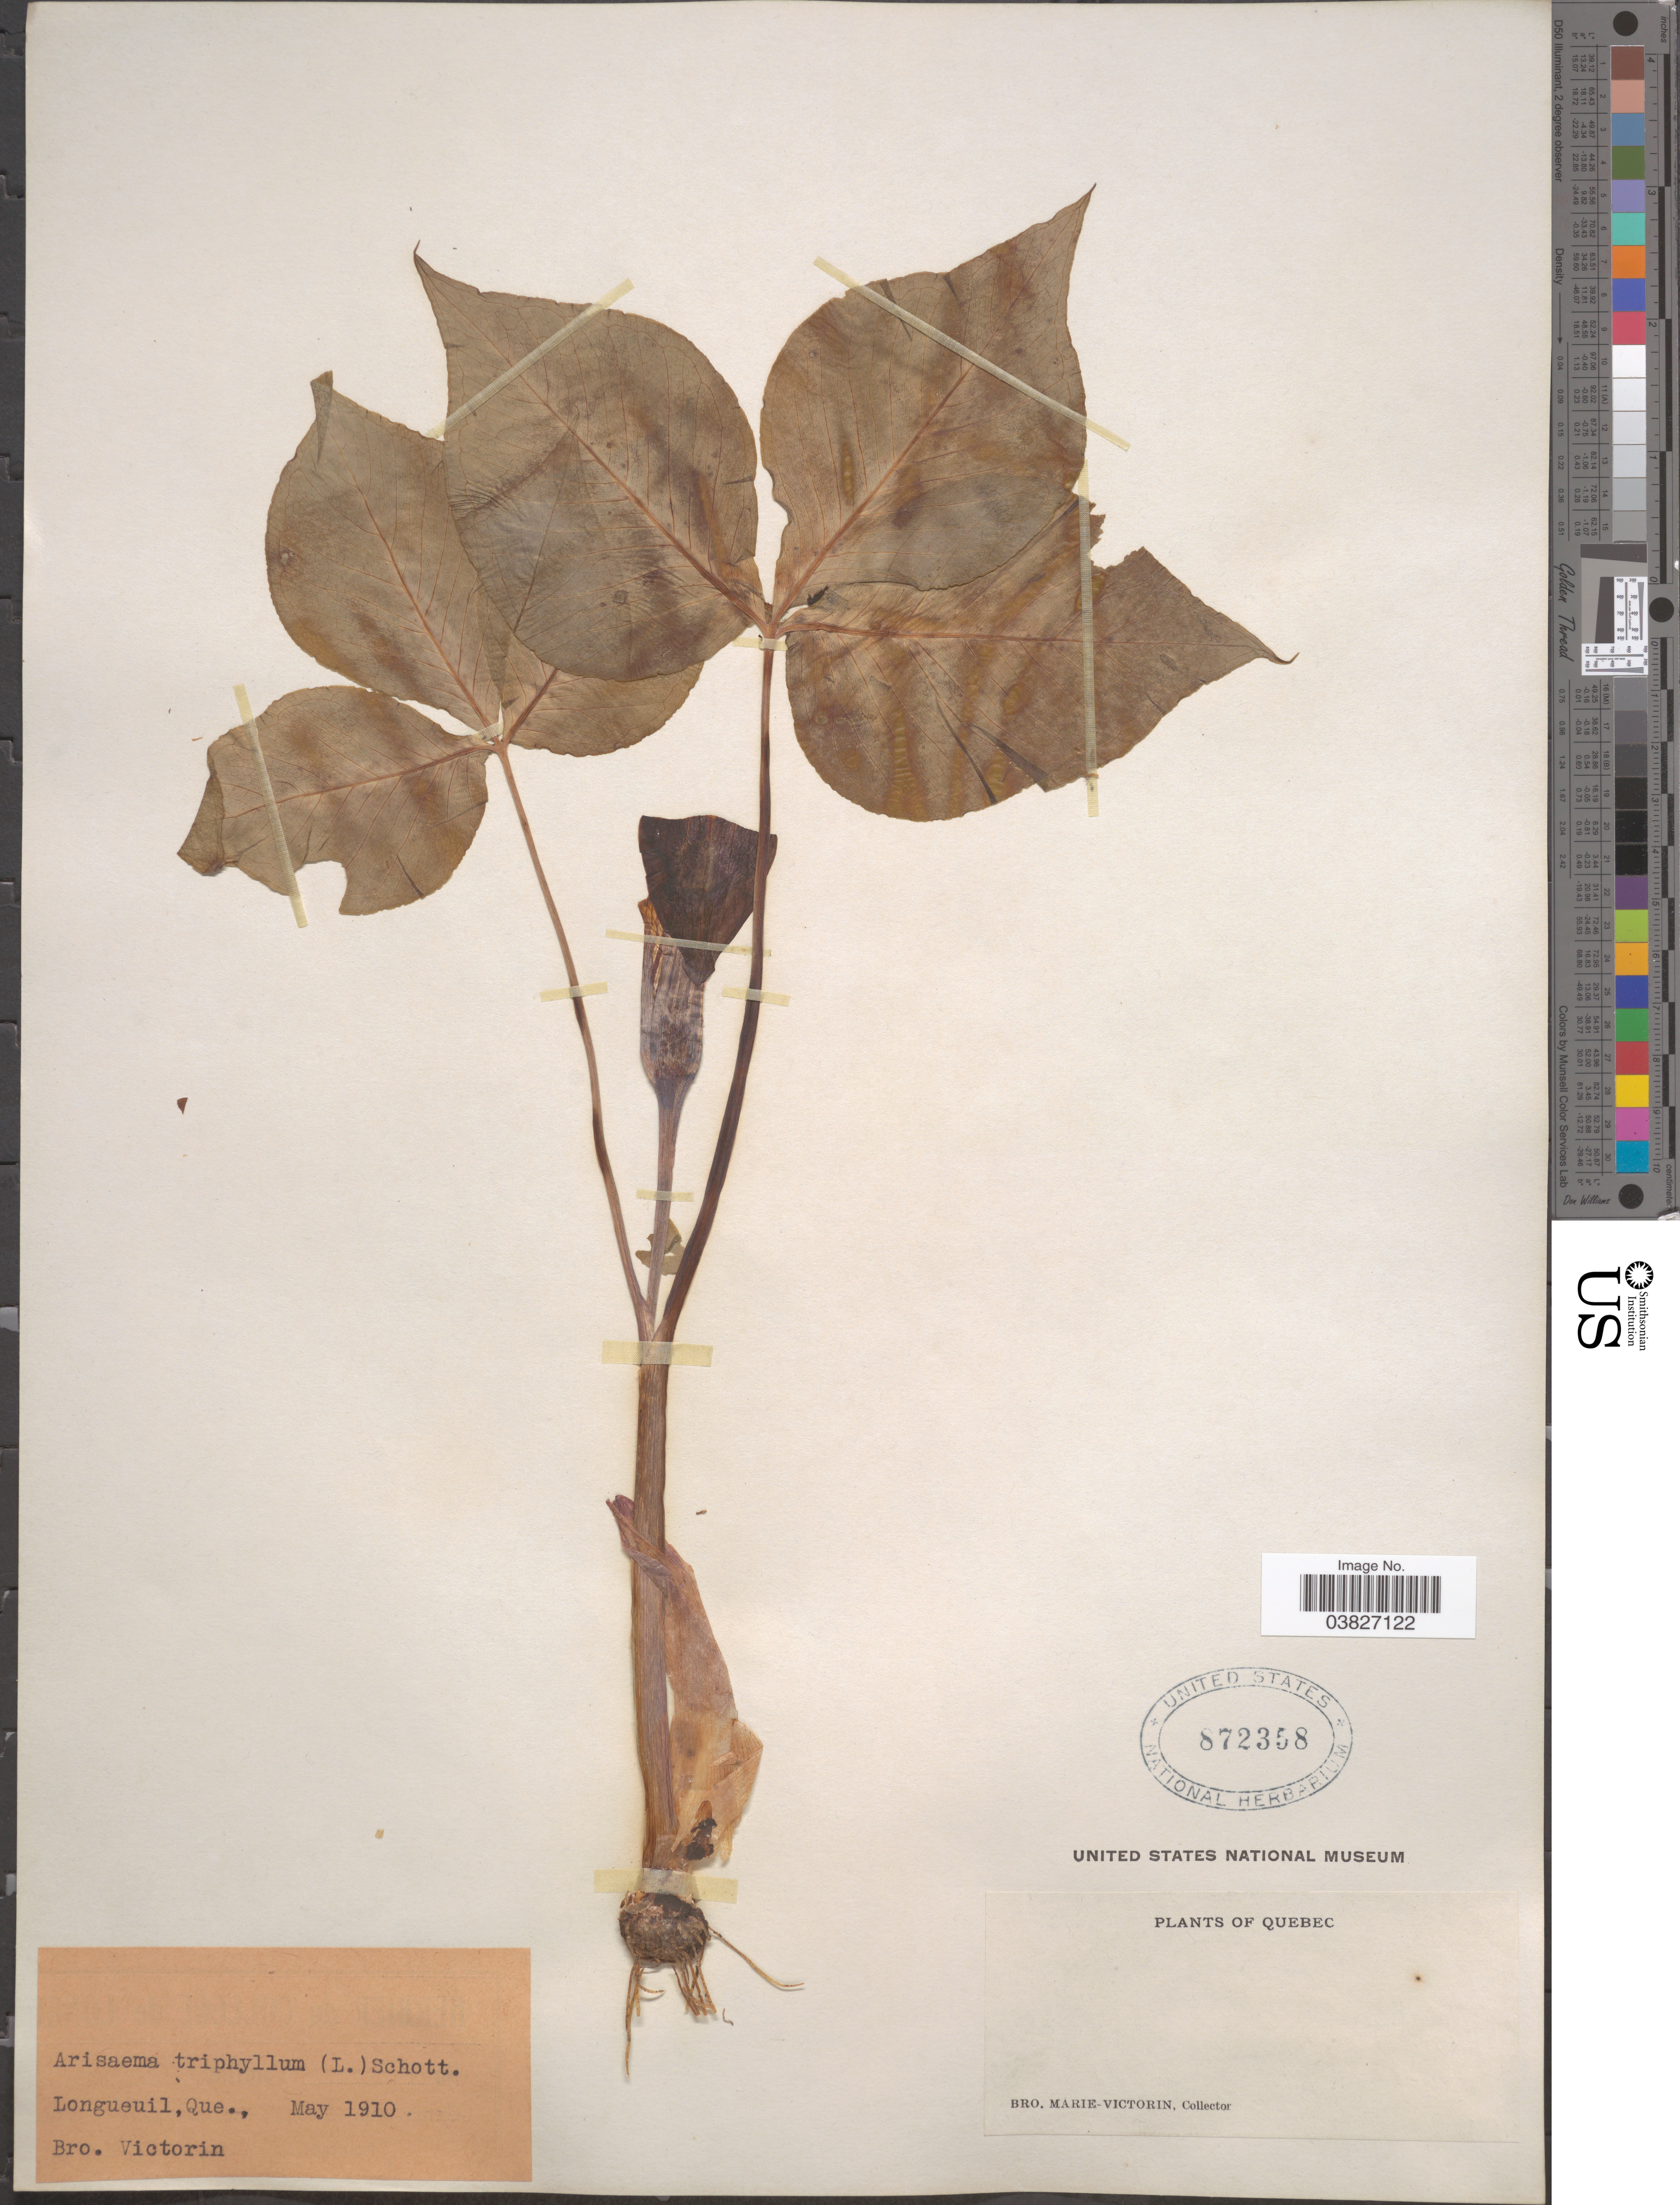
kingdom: Plantae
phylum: Tracheophyta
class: Liliopsida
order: Alismatales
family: Araceae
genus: Arisaema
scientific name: Arisaema triphyllum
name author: (L.) Schott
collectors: Fr. Marie-Victorin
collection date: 1910-05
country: Canada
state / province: Quebec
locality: Longueuil.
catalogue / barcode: US 872358